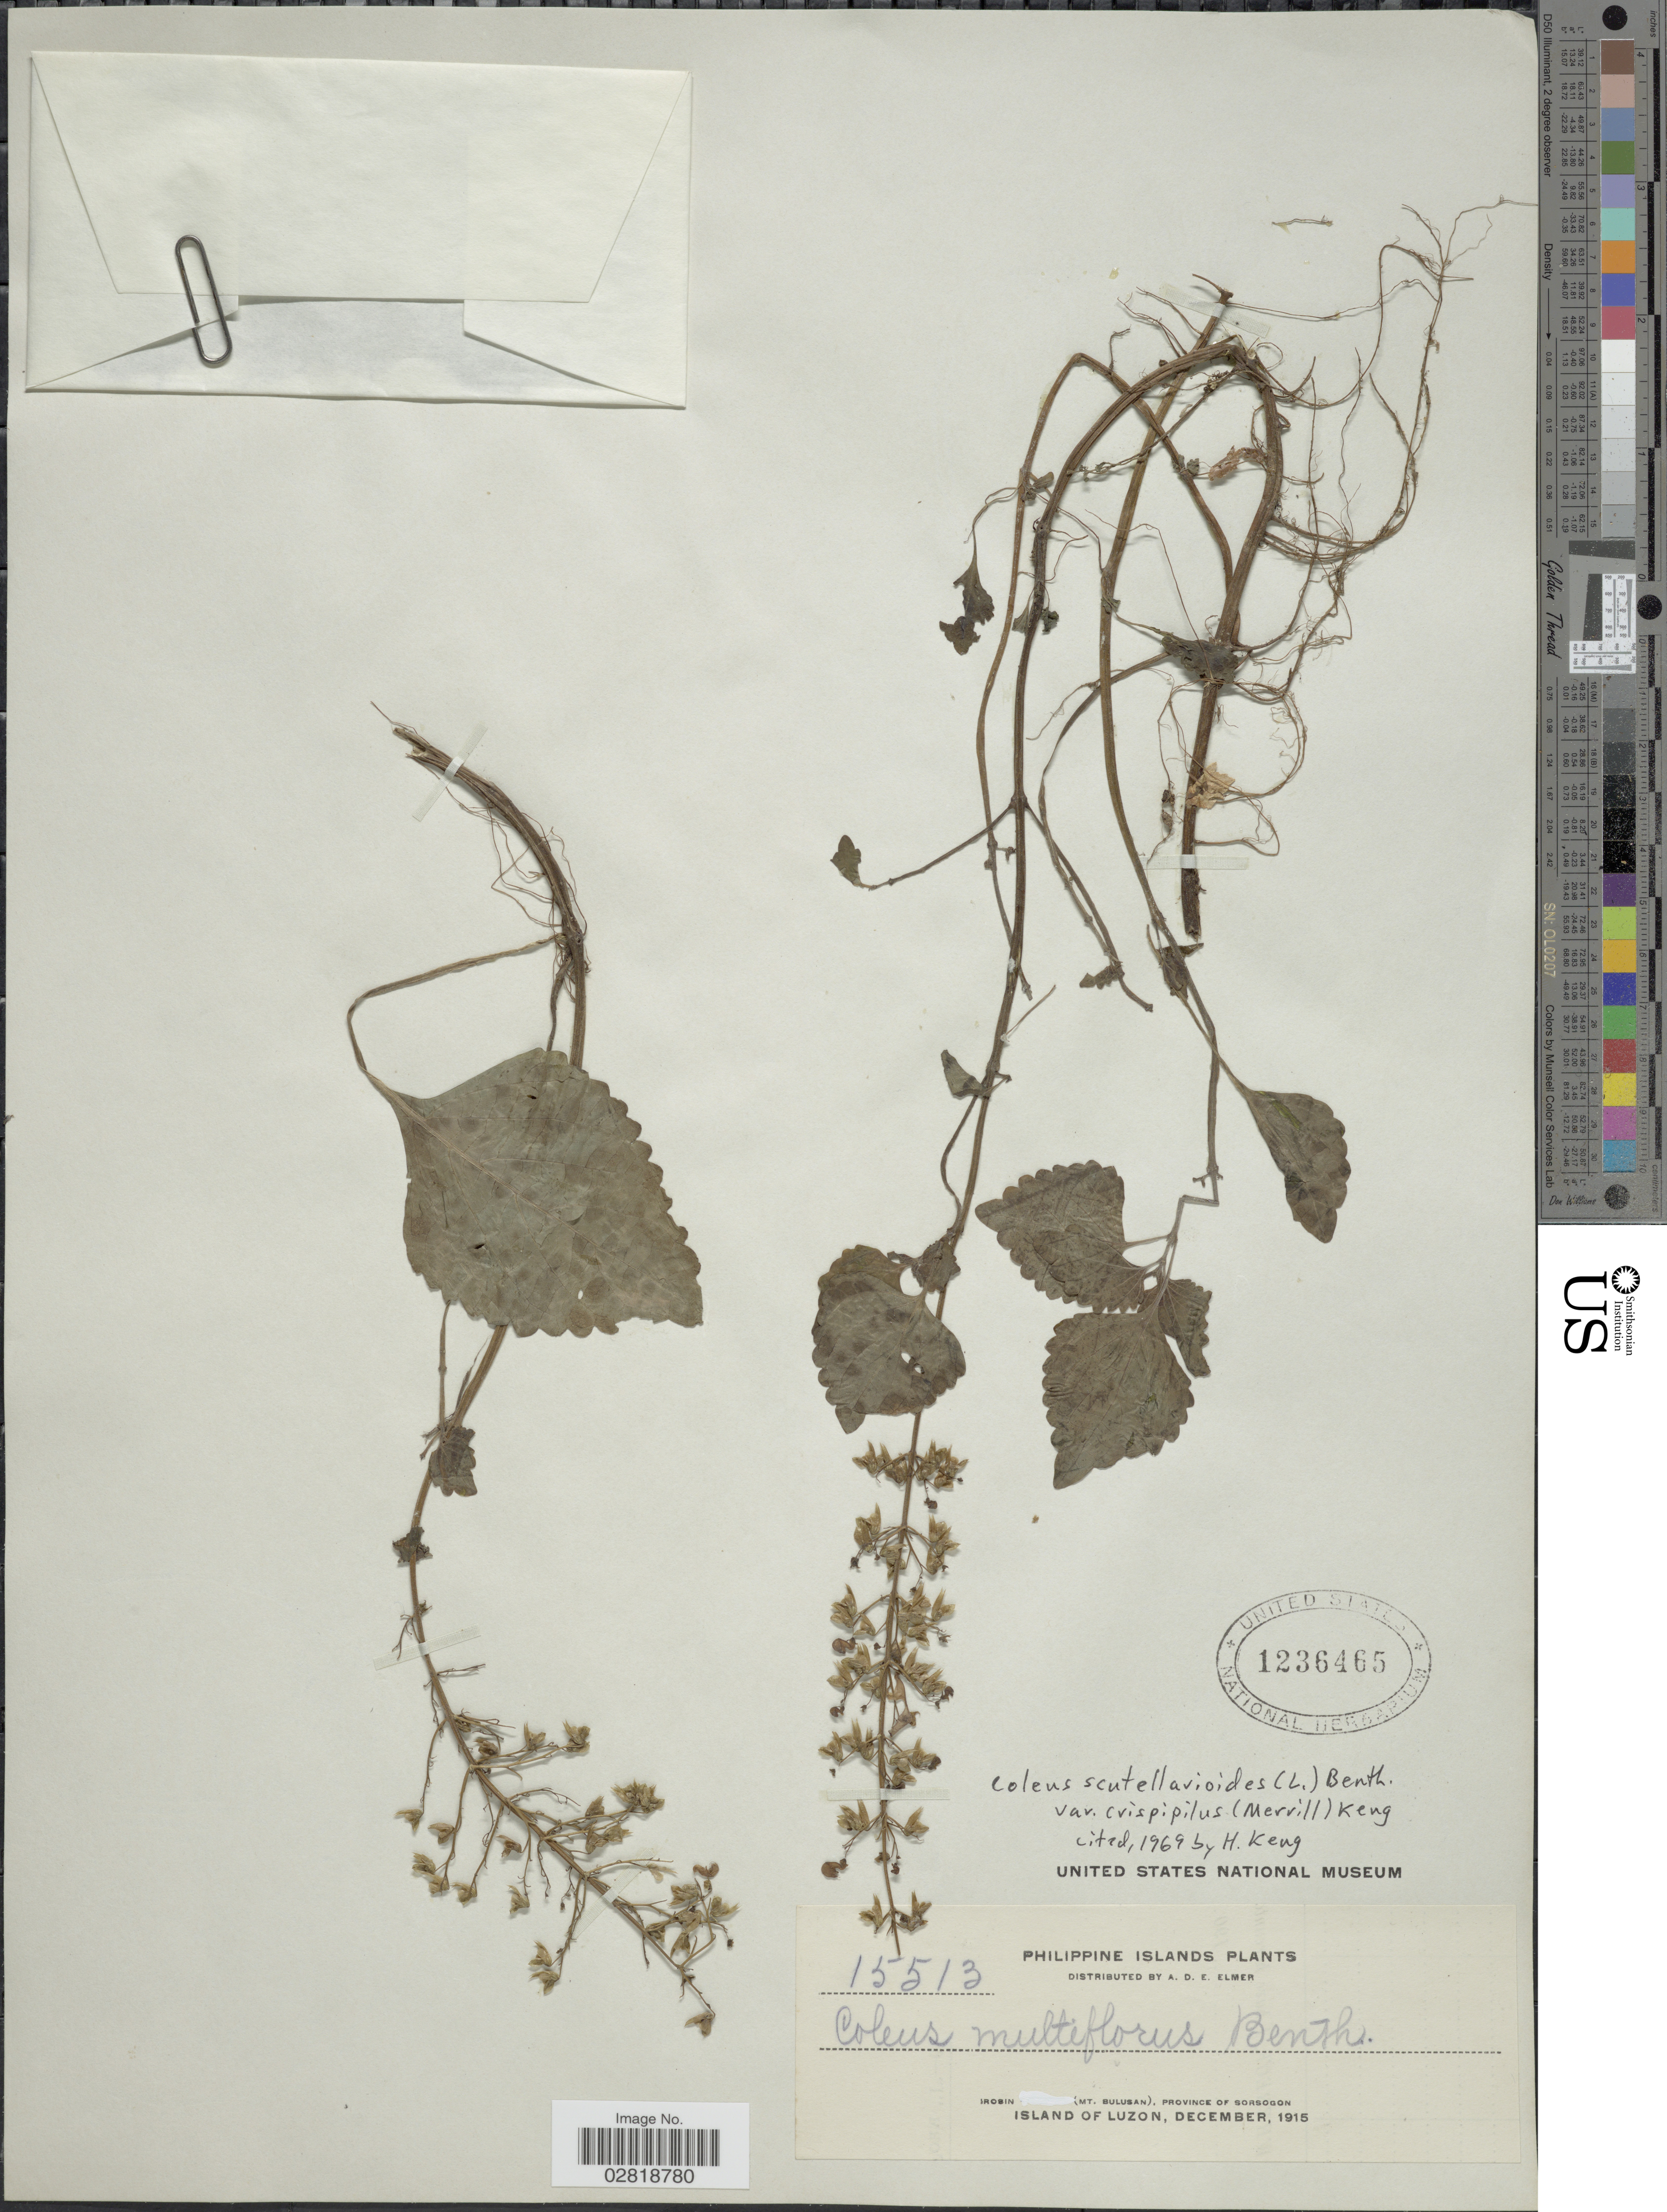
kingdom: Plantae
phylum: Tracheophyta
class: Magnoliopsida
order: Lamiales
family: Lamiaceae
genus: Plectranthus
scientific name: Plectranthus scutellarioides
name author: (L.) R. Br.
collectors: A. D. E. Elmer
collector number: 15513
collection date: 1915-12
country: Philippines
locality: Philippine Islands. Irosin (Mt. Bulusan), Province of Sorsogon. Island of Luzon.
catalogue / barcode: US 1236465